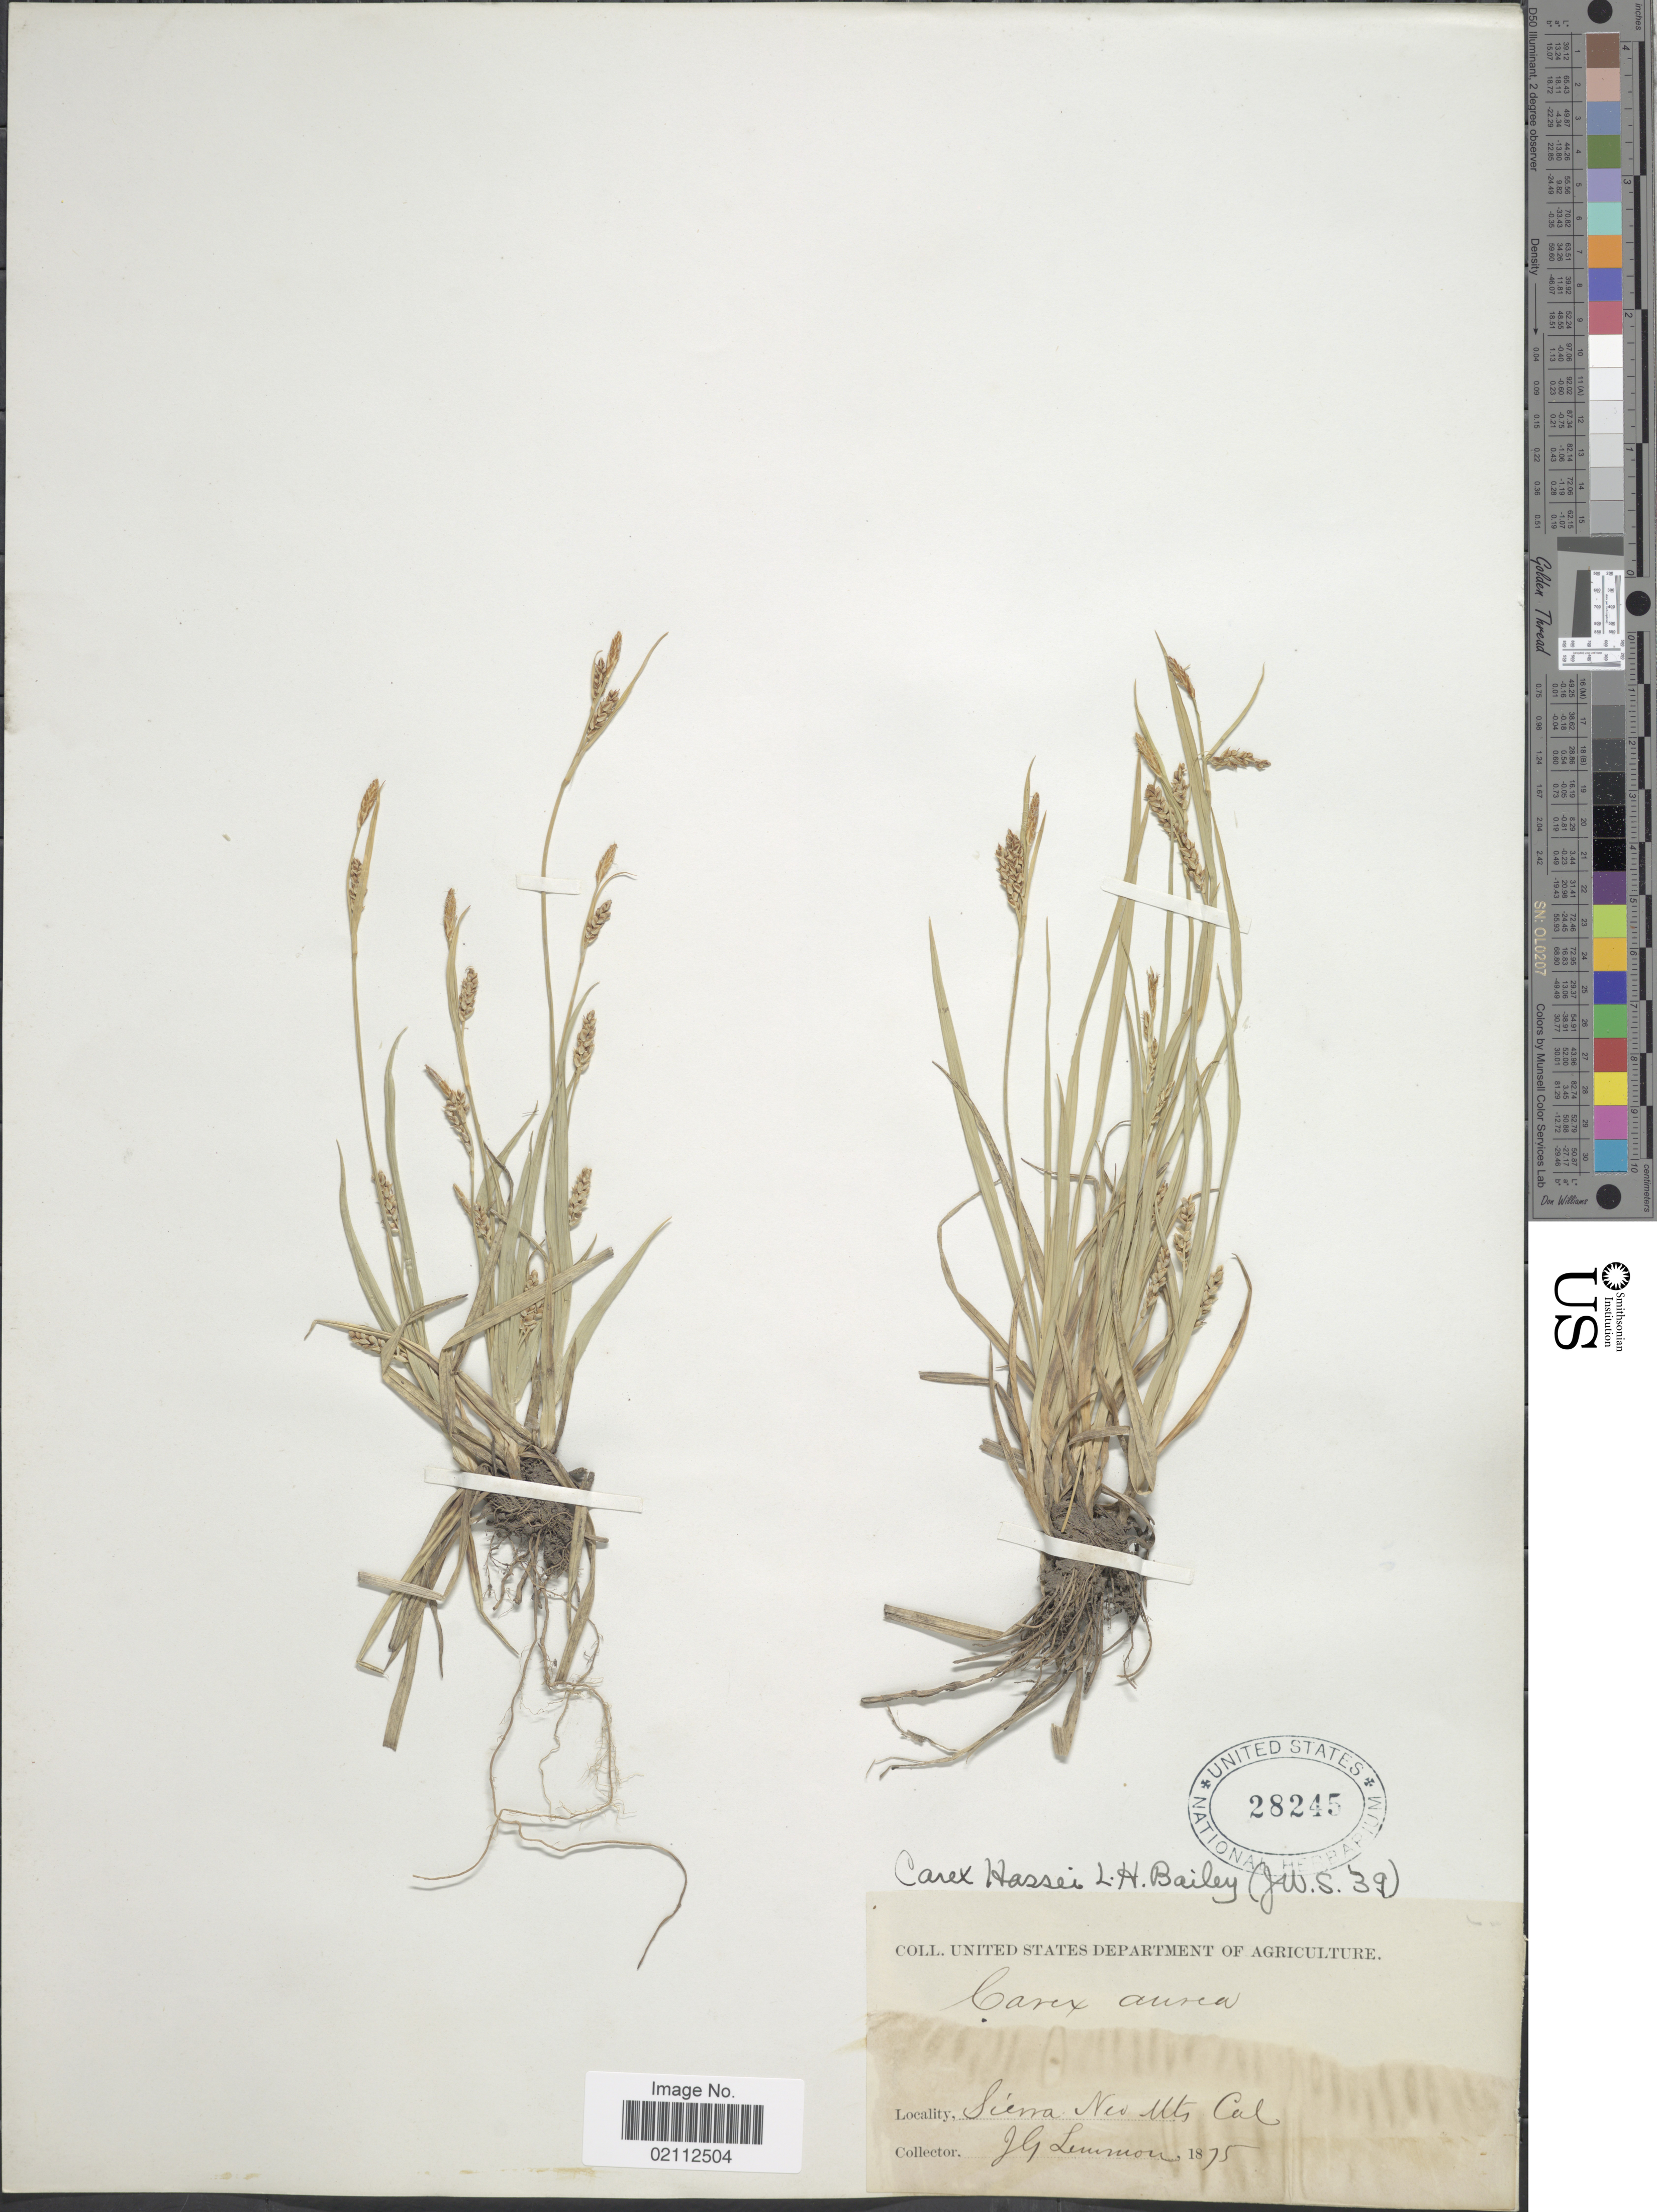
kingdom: Plantae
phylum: Tracheophyta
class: Liliopsida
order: Poales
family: Cyperaceae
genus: Carex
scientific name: Carex hassei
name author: L.H. Bailey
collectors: J. Lemmon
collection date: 1875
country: United States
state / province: California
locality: Sierra Nev. Mts.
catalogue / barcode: US 28245